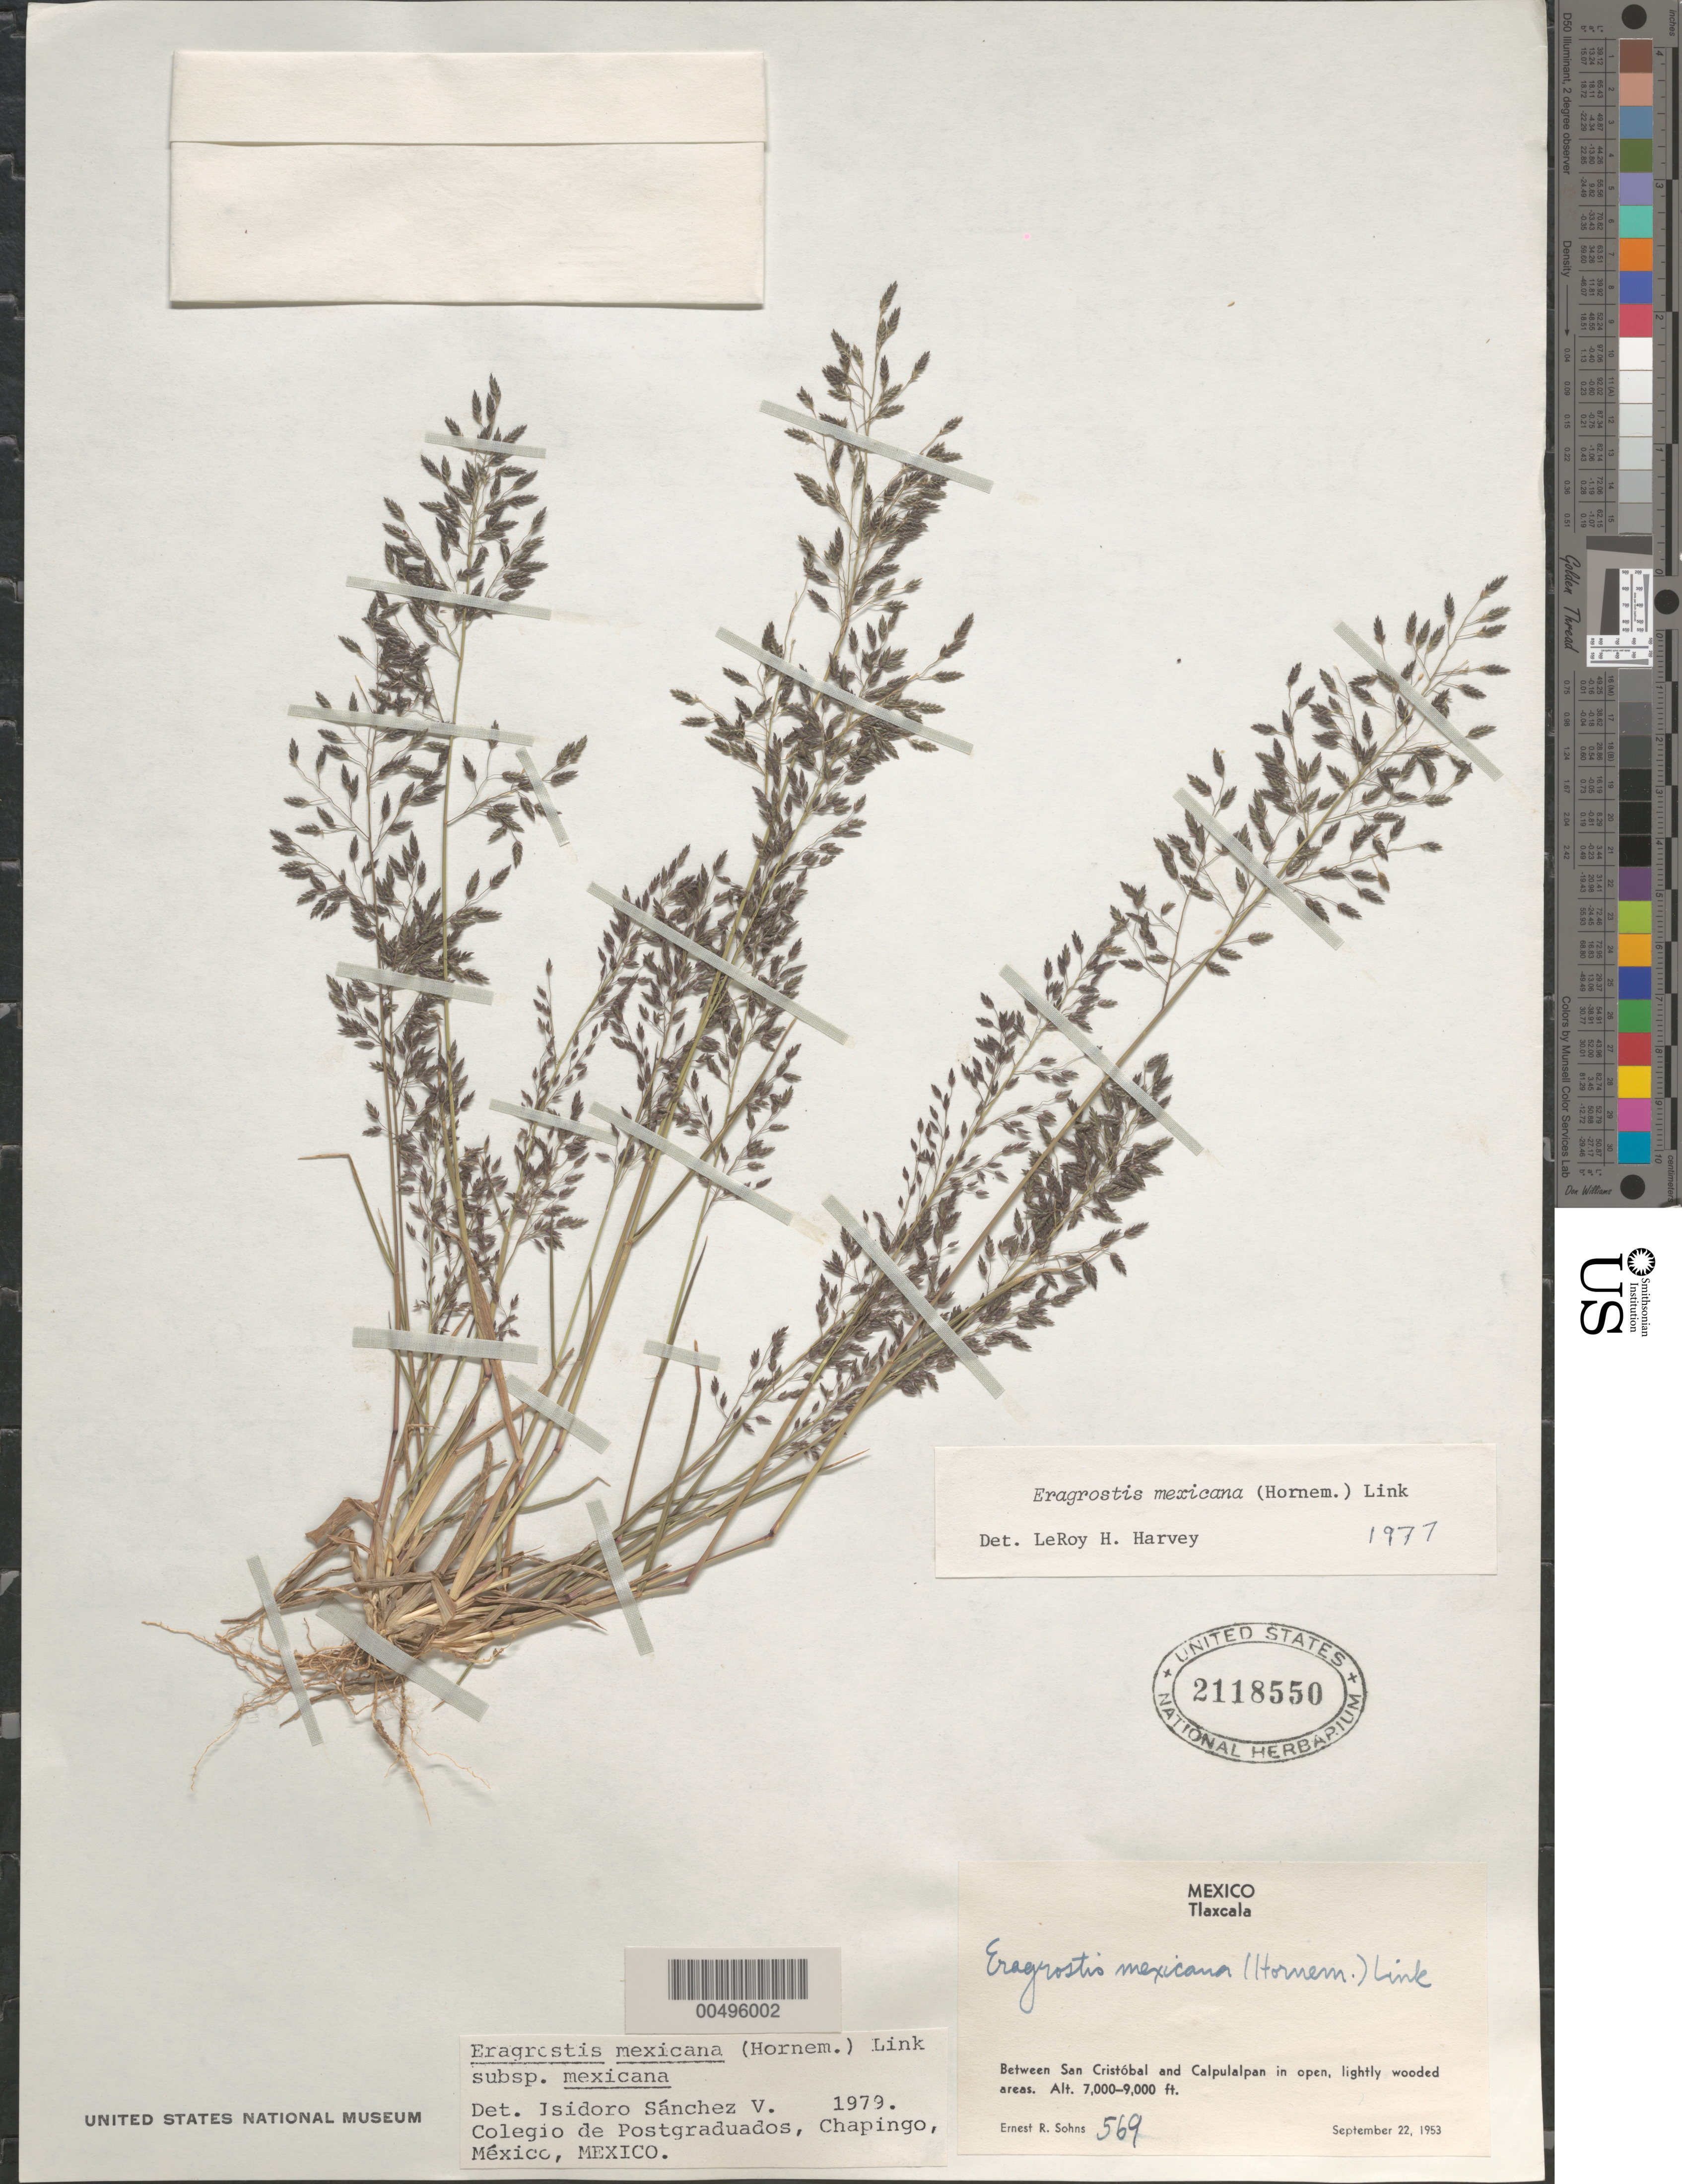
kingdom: Plantae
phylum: Tracheophyta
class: Liliopsida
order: Poales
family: Poaceae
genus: Eragrostis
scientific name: Eragrostis mexicana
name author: (Hornem.) Link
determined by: Sánchez Vega, I. M.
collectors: E. R. Sohns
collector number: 569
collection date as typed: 22 Sep 1953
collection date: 1953-09-22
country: Mexico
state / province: Tlaxcala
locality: Between San Cristóbal and Calpulalpan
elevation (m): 2134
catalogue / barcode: US 2118550